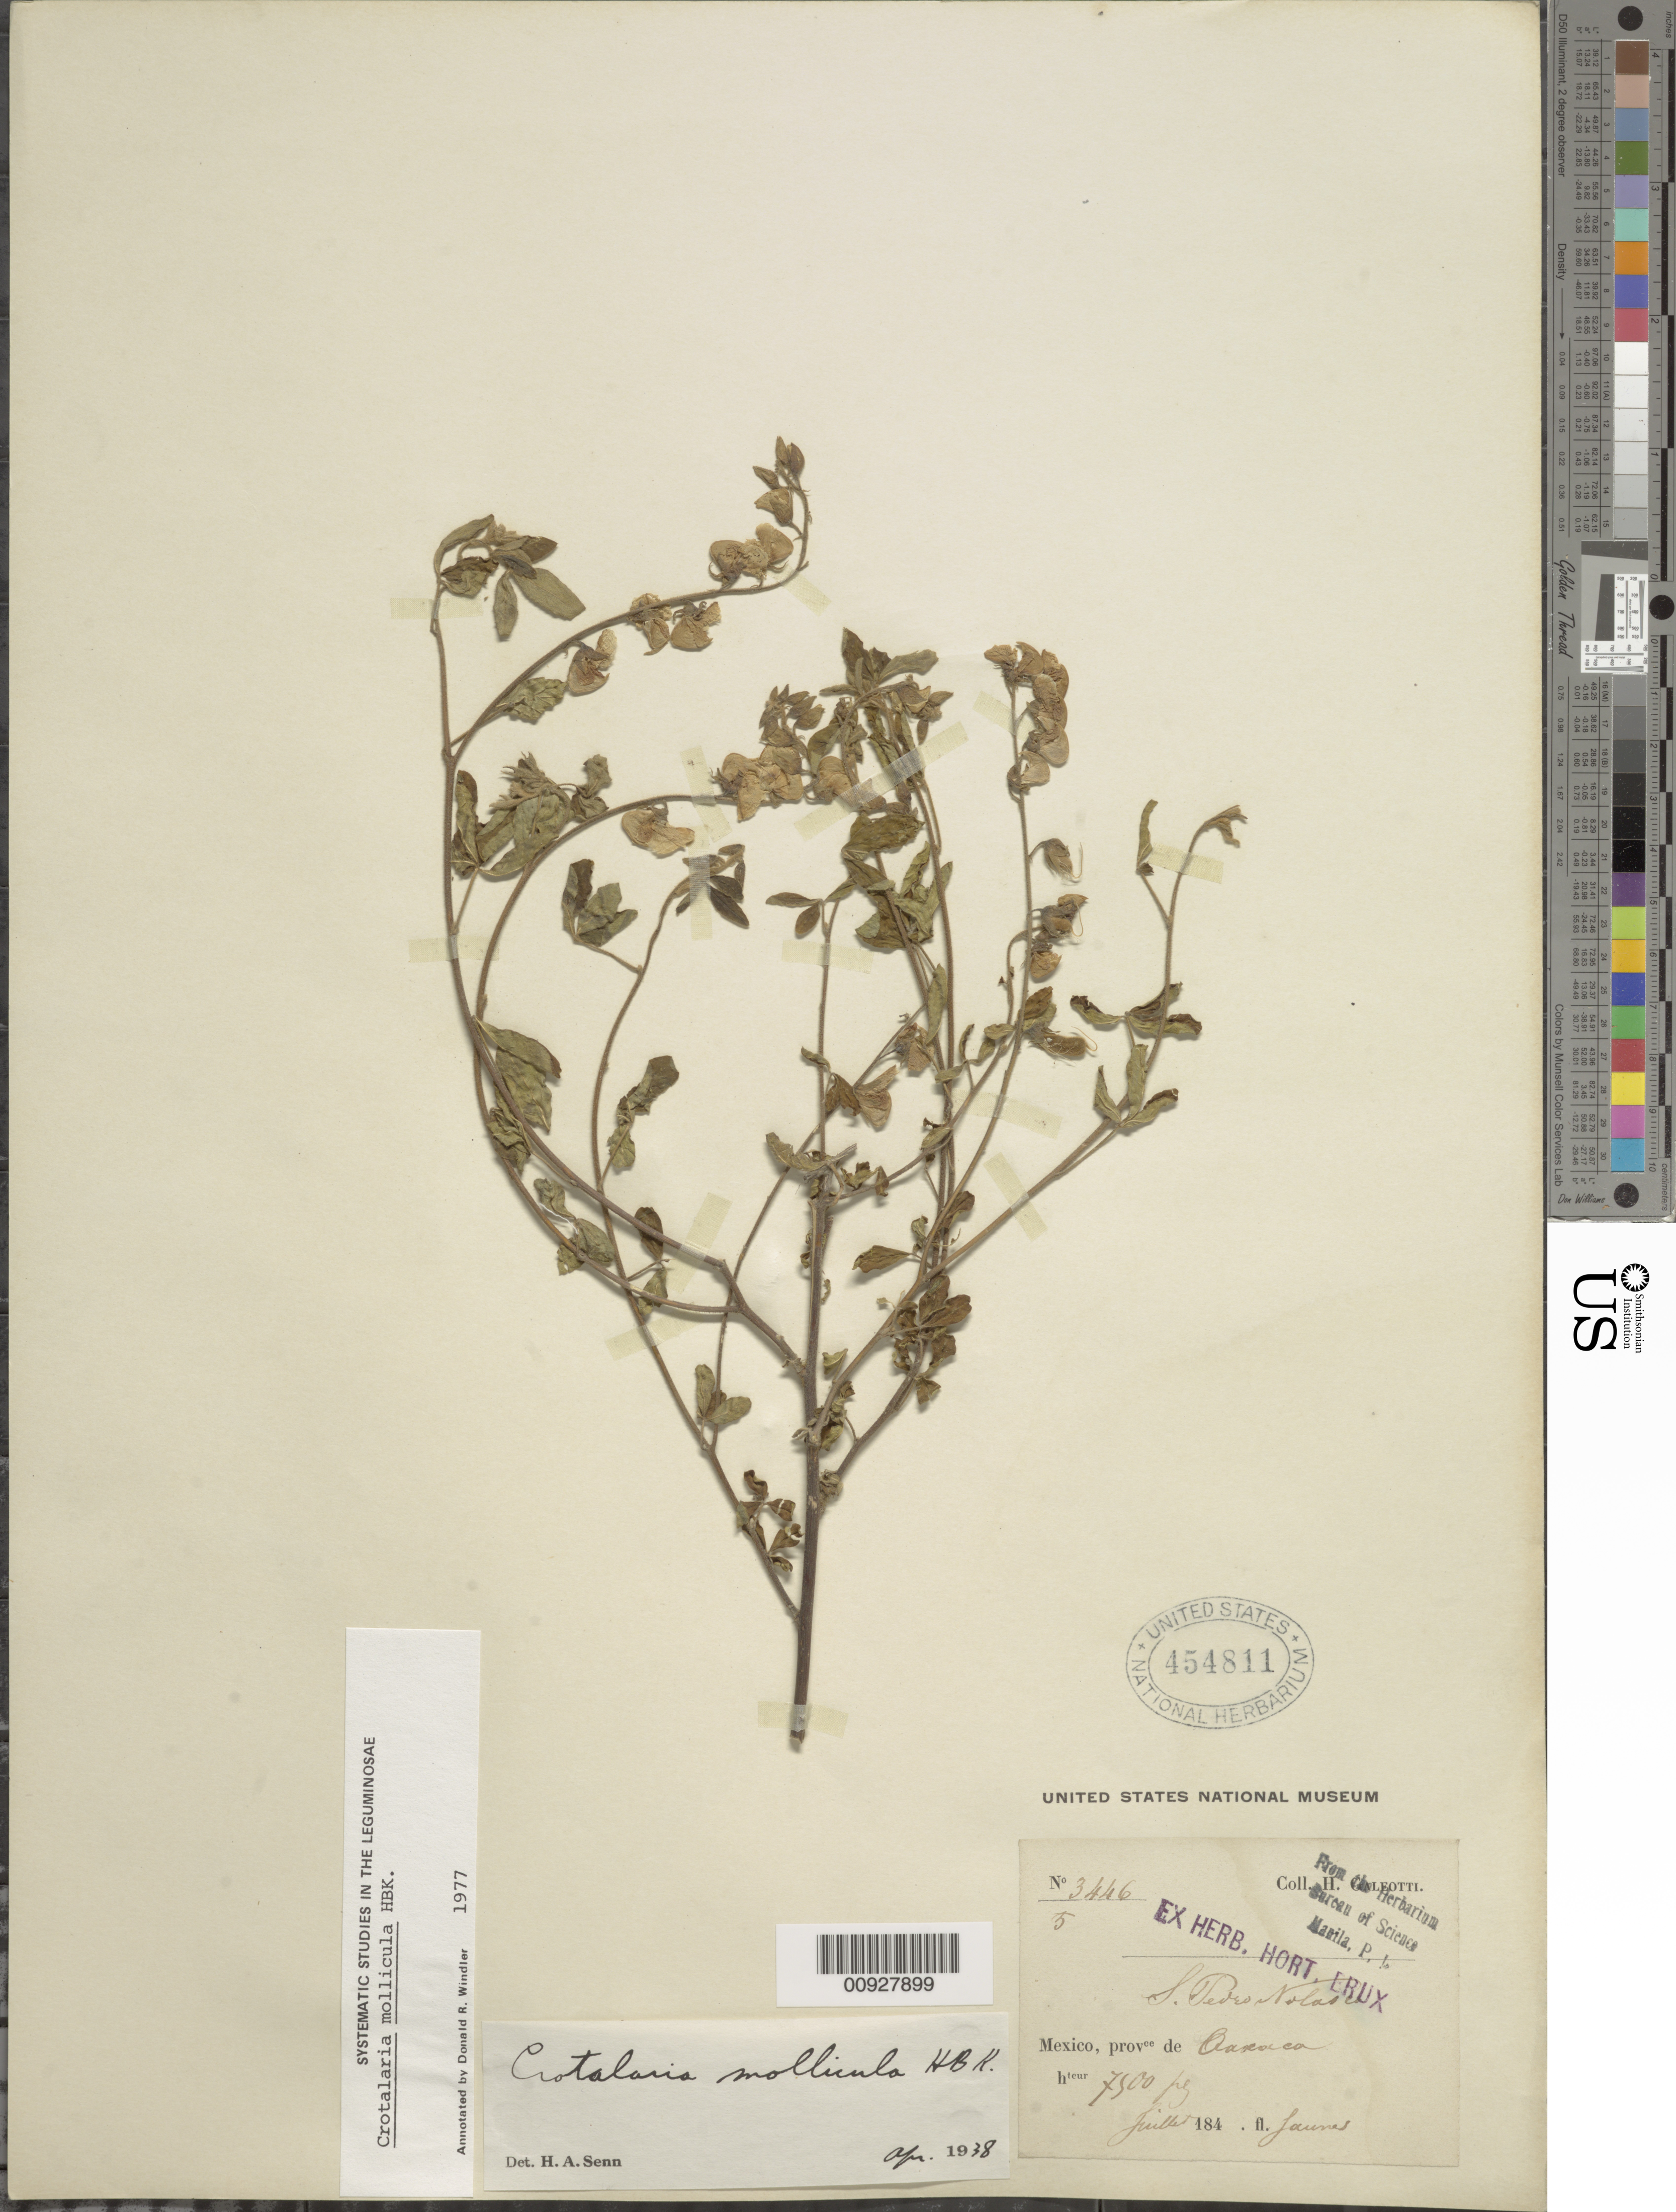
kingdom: Plantae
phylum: Tracheophyta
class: Magnoliopsida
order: Fabales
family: Fabaceae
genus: Crotalaria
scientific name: Crotalaria mollicula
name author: Kunth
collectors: H. G. Galeotti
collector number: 3446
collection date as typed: Jul 184-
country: Mexico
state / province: Oaxaca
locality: S. Pedro Nolasco, provce. de Oaxaca.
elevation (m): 2286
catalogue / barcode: US 454811